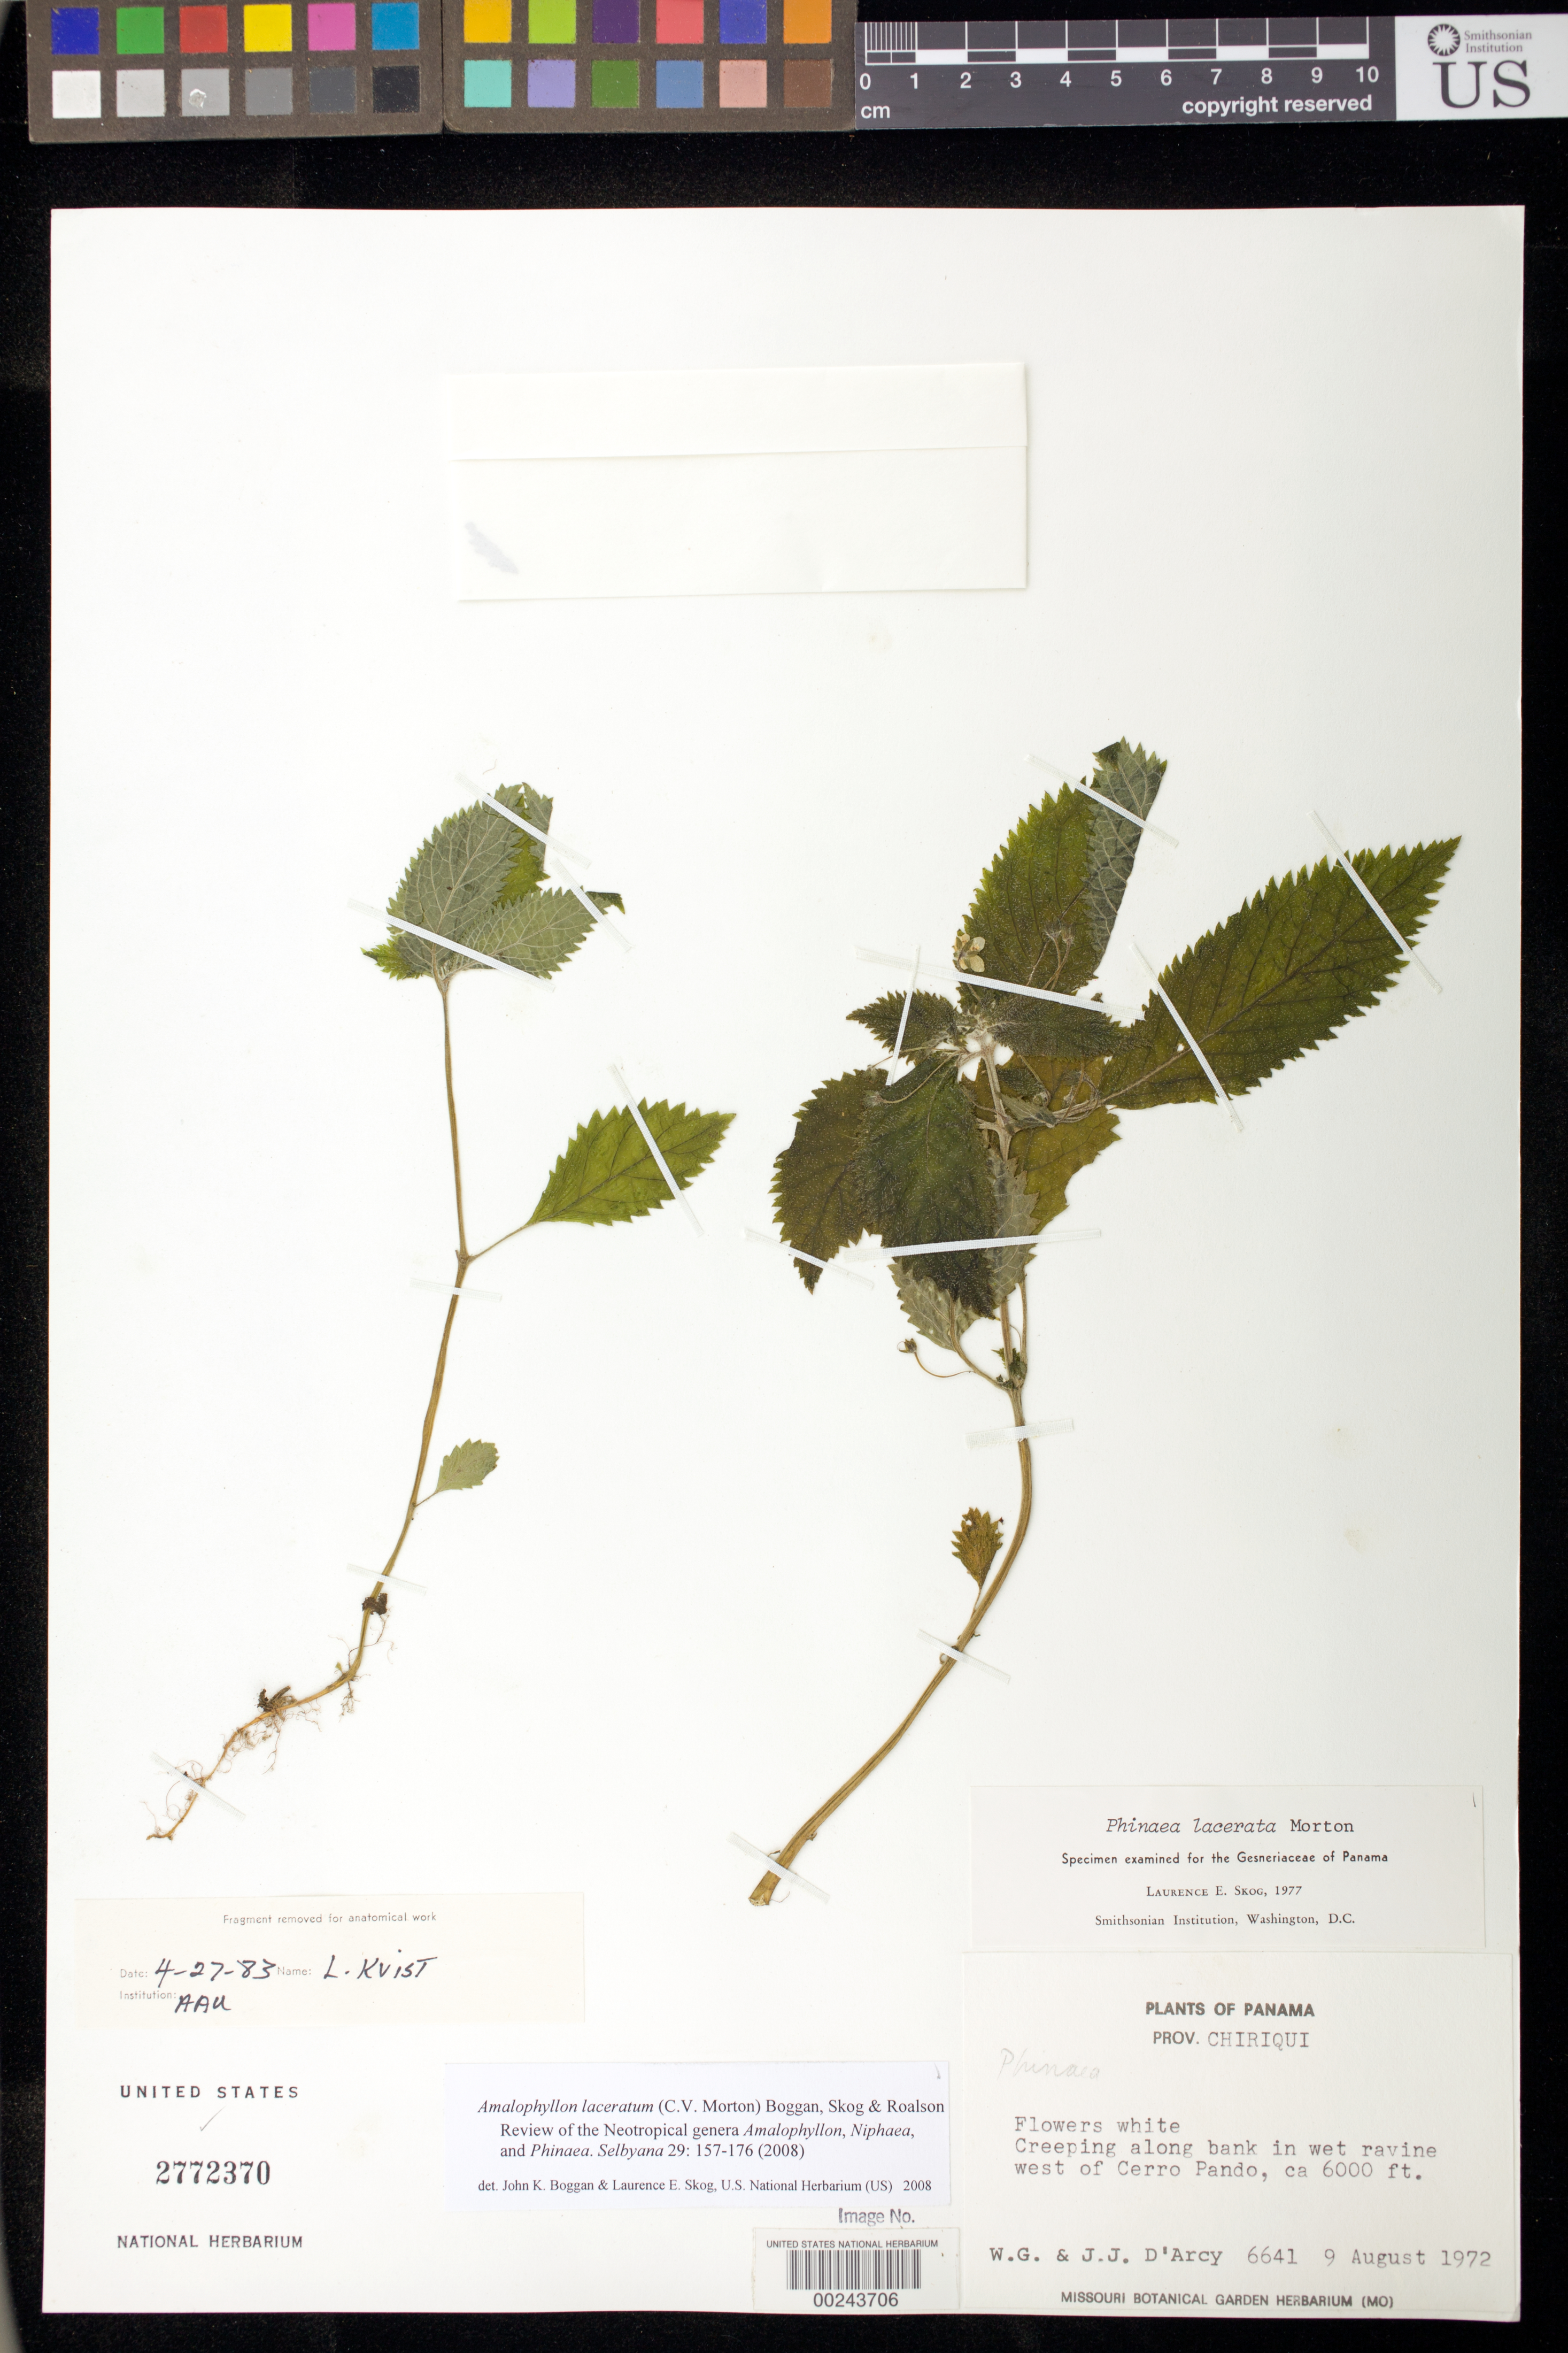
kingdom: Plantae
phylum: Tracheophyta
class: Magnoliopsida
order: Lamiales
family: Gesneriaceae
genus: Amalophyllon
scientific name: Amalophyllon laceratum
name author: (C.V. Morton) Boggan et al.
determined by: Boggan, J. K.; Skog, L. E.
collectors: W. G. D'Arcy & J. J. D'Arcy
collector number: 6641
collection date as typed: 09 Aug 1972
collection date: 1972-08-09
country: Panama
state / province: Chiriquí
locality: West of Cerro Pando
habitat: Along bank in wet ravine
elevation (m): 1829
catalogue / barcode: US 2772370